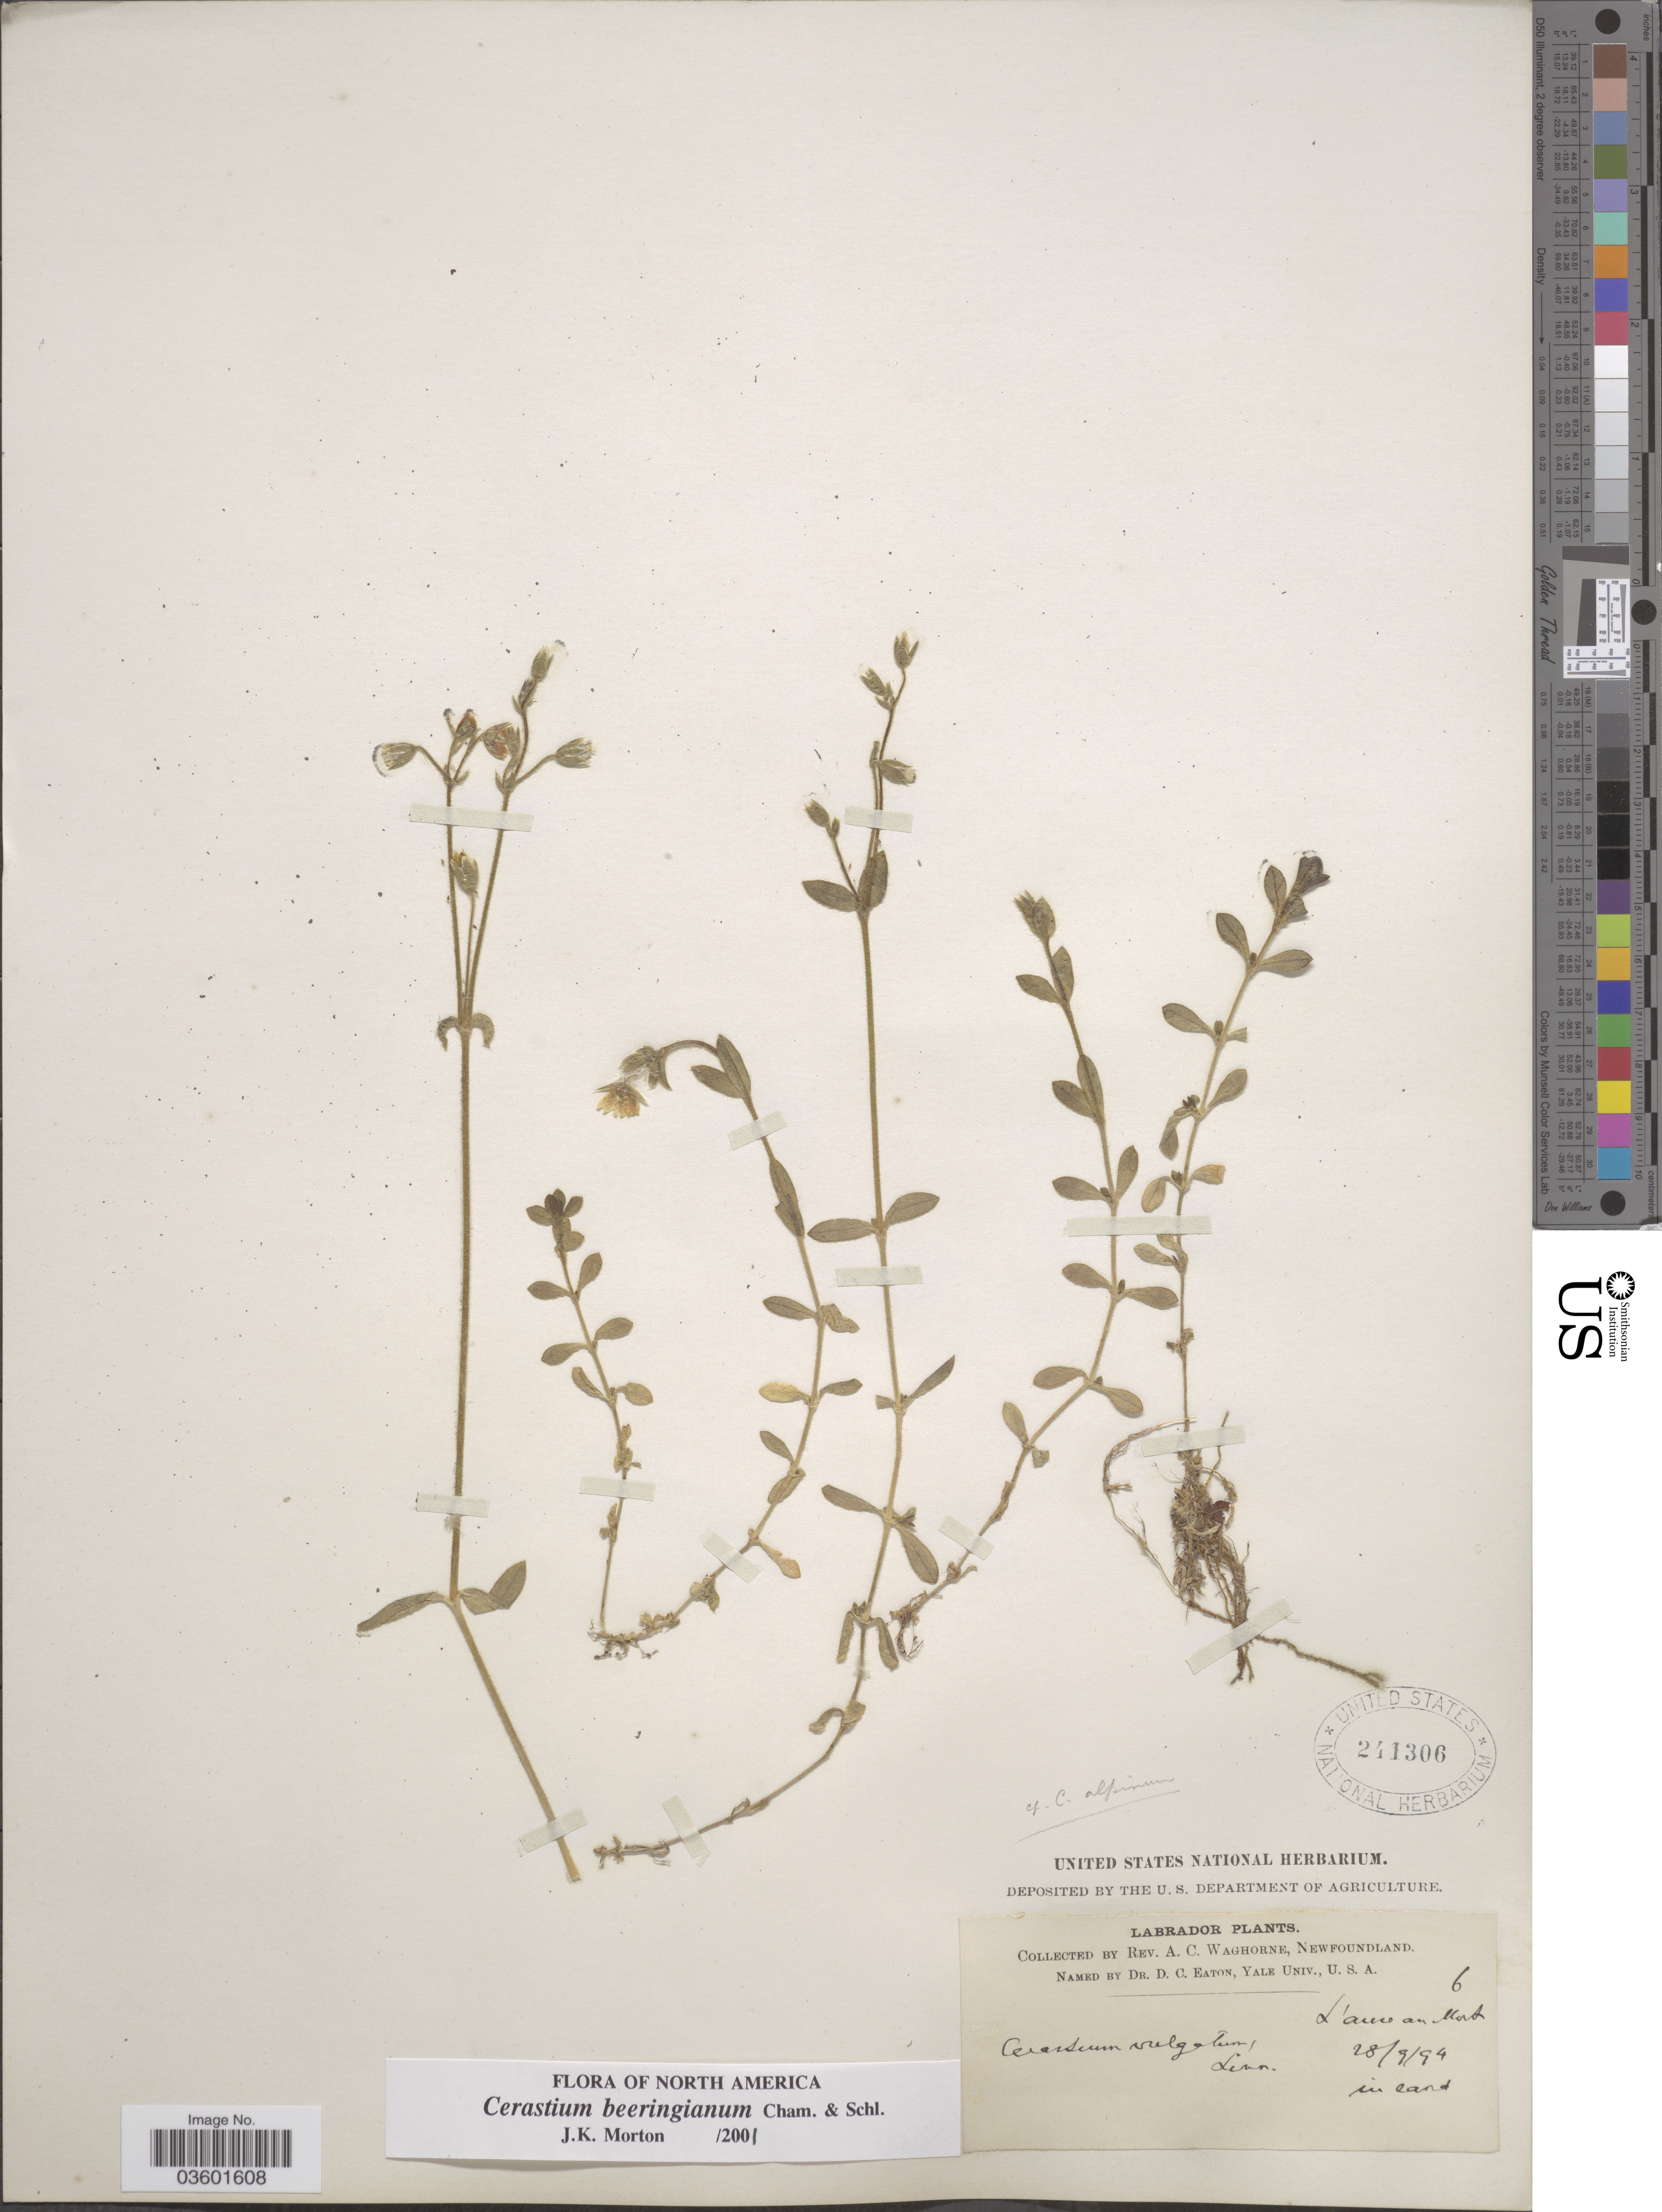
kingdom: Plantae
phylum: Tracheophyta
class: Magnoliopsida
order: Caryophyllales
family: Caryophyllaceae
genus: Cerastium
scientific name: Cerastium beeringianum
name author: Cham. & Schltdl.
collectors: A. Waghorne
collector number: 6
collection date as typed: Transcribed d/m/y: 28/9/94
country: Canada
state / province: Newfoundland and Labrador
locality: Labrador. L'anse au Mort.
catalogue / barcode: US 241306